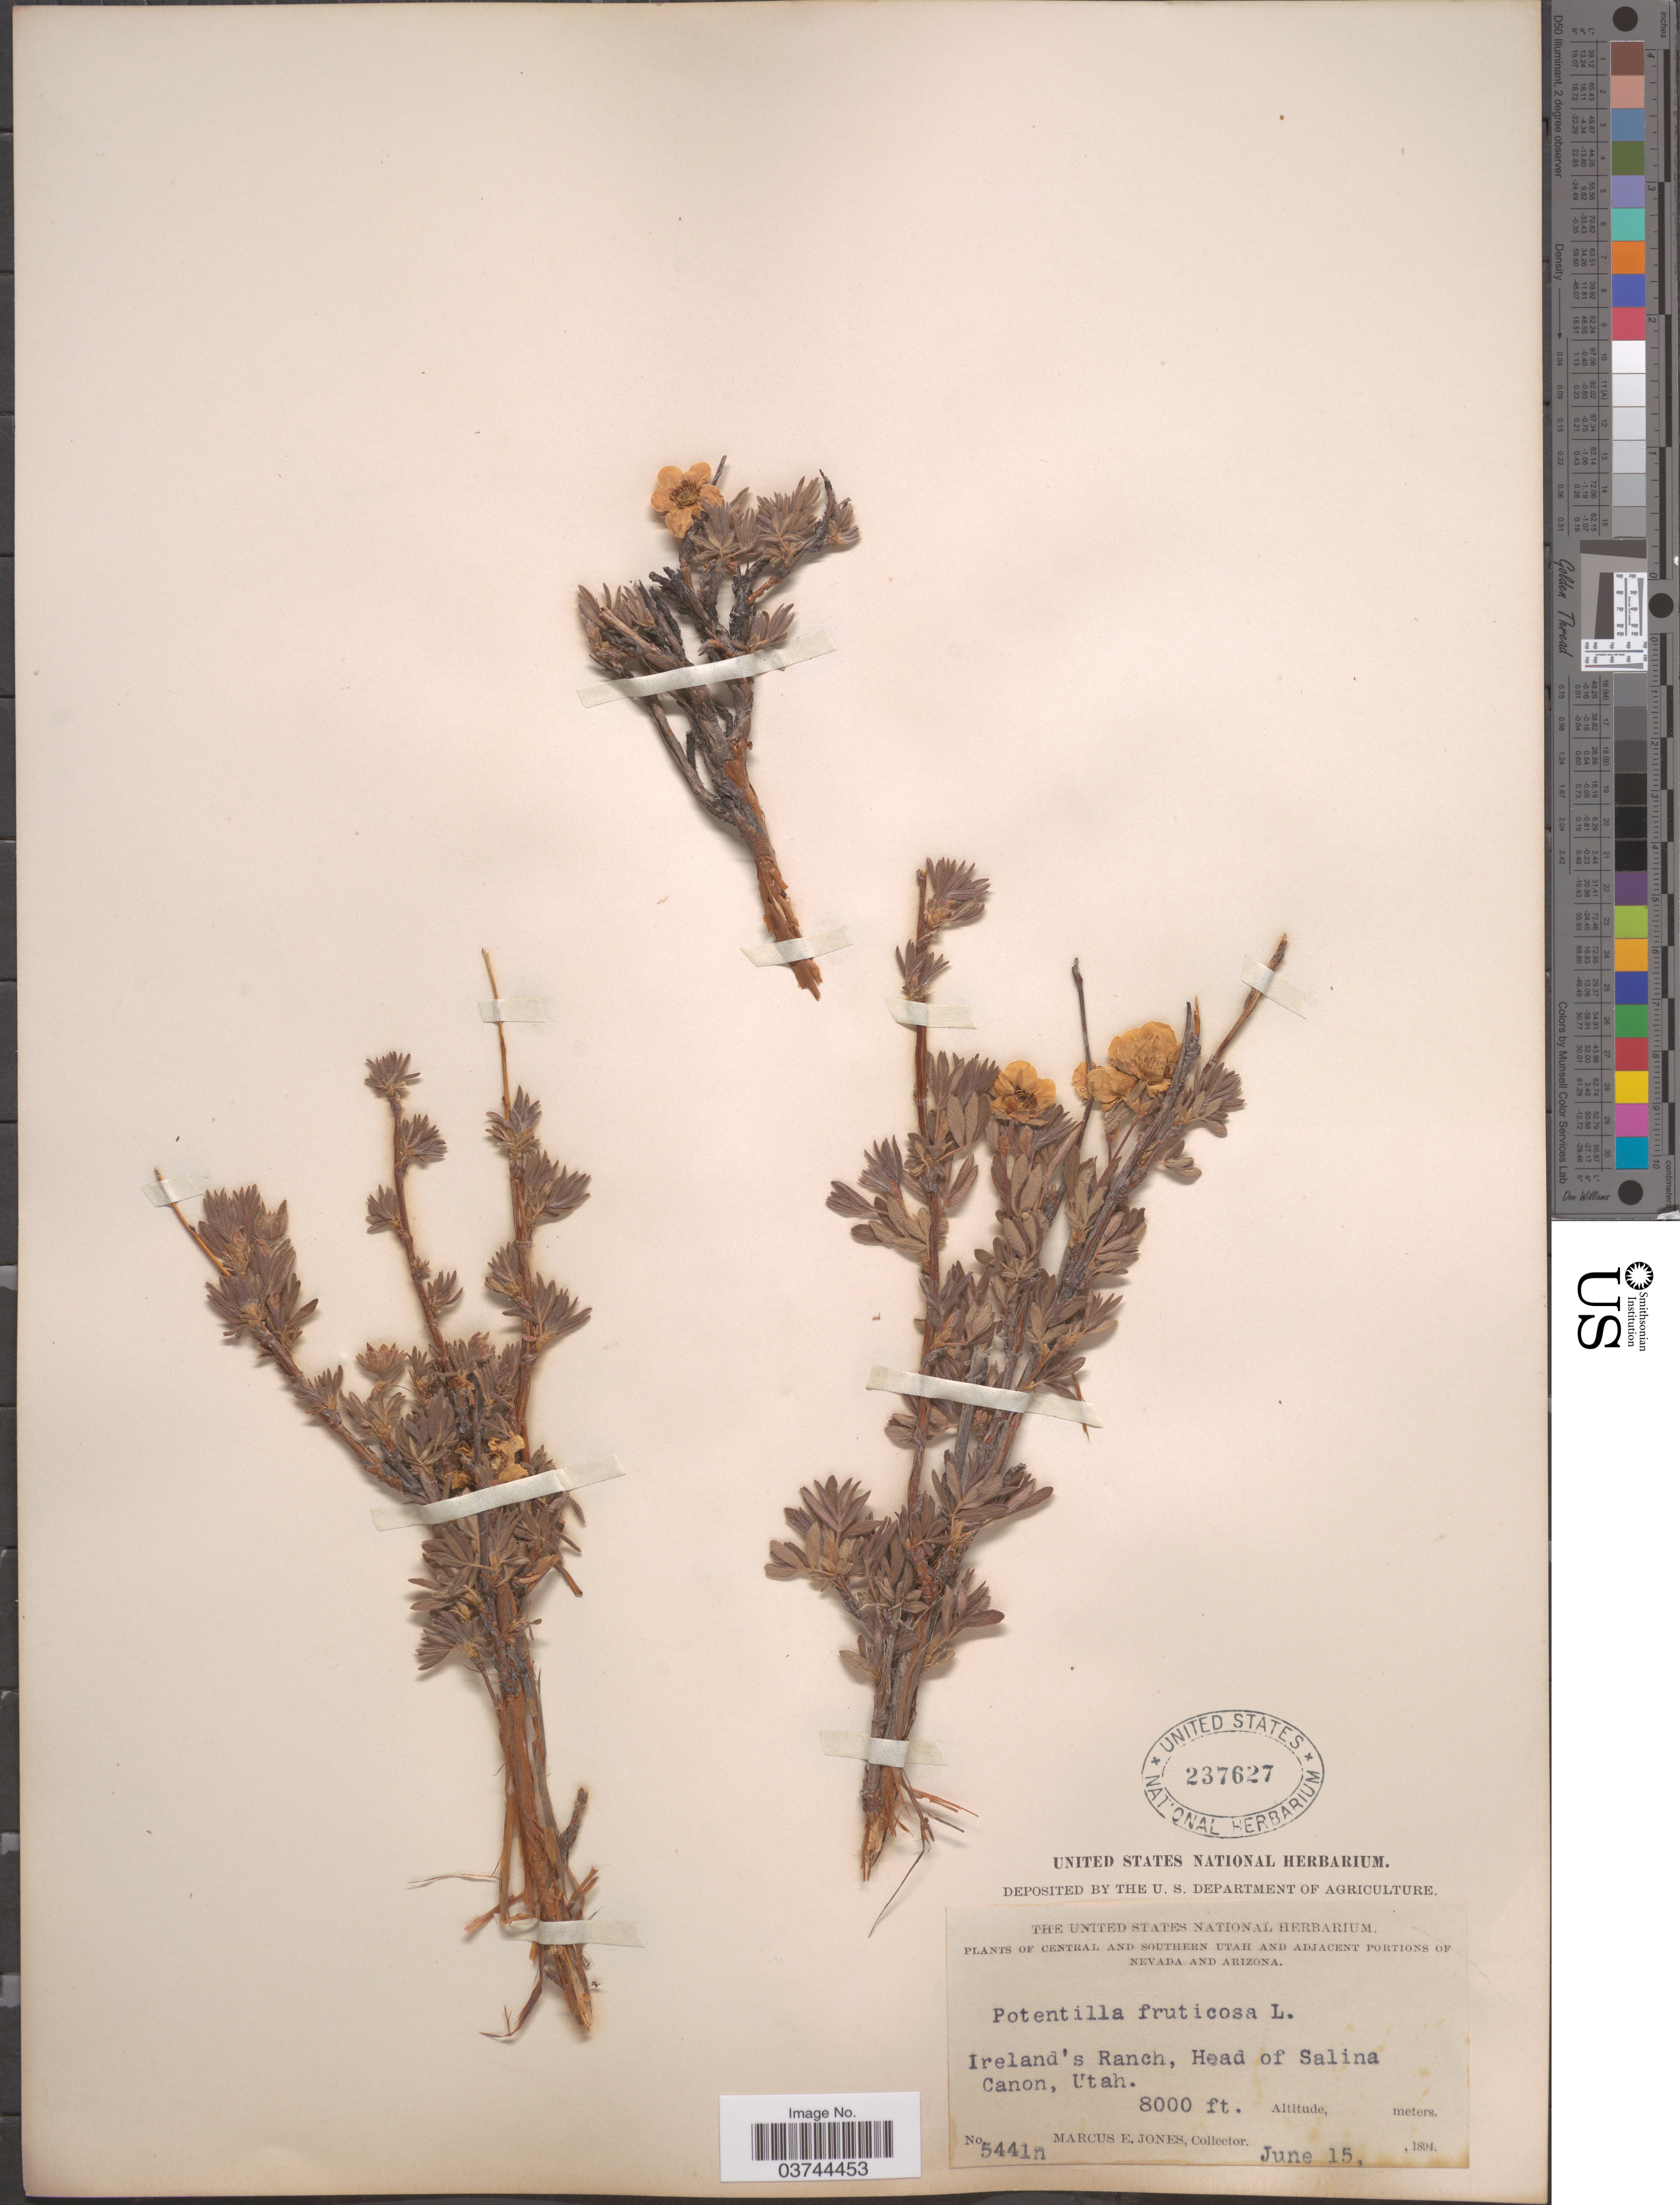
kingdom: Plantae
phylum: Tracheophyta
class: Magnoliopsida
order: Rosales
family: Rosaceae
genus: Dasiphora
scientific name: Dasiphora fruticosa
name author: (L.) Rydb.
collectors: M. E. Jones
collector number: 5441n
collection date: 1894-06-15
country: United States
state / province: Utah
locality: Central and Southern Utah. Ireland's Ranch, Head of Salina Canon.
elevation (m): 2438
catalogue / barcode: US 237627